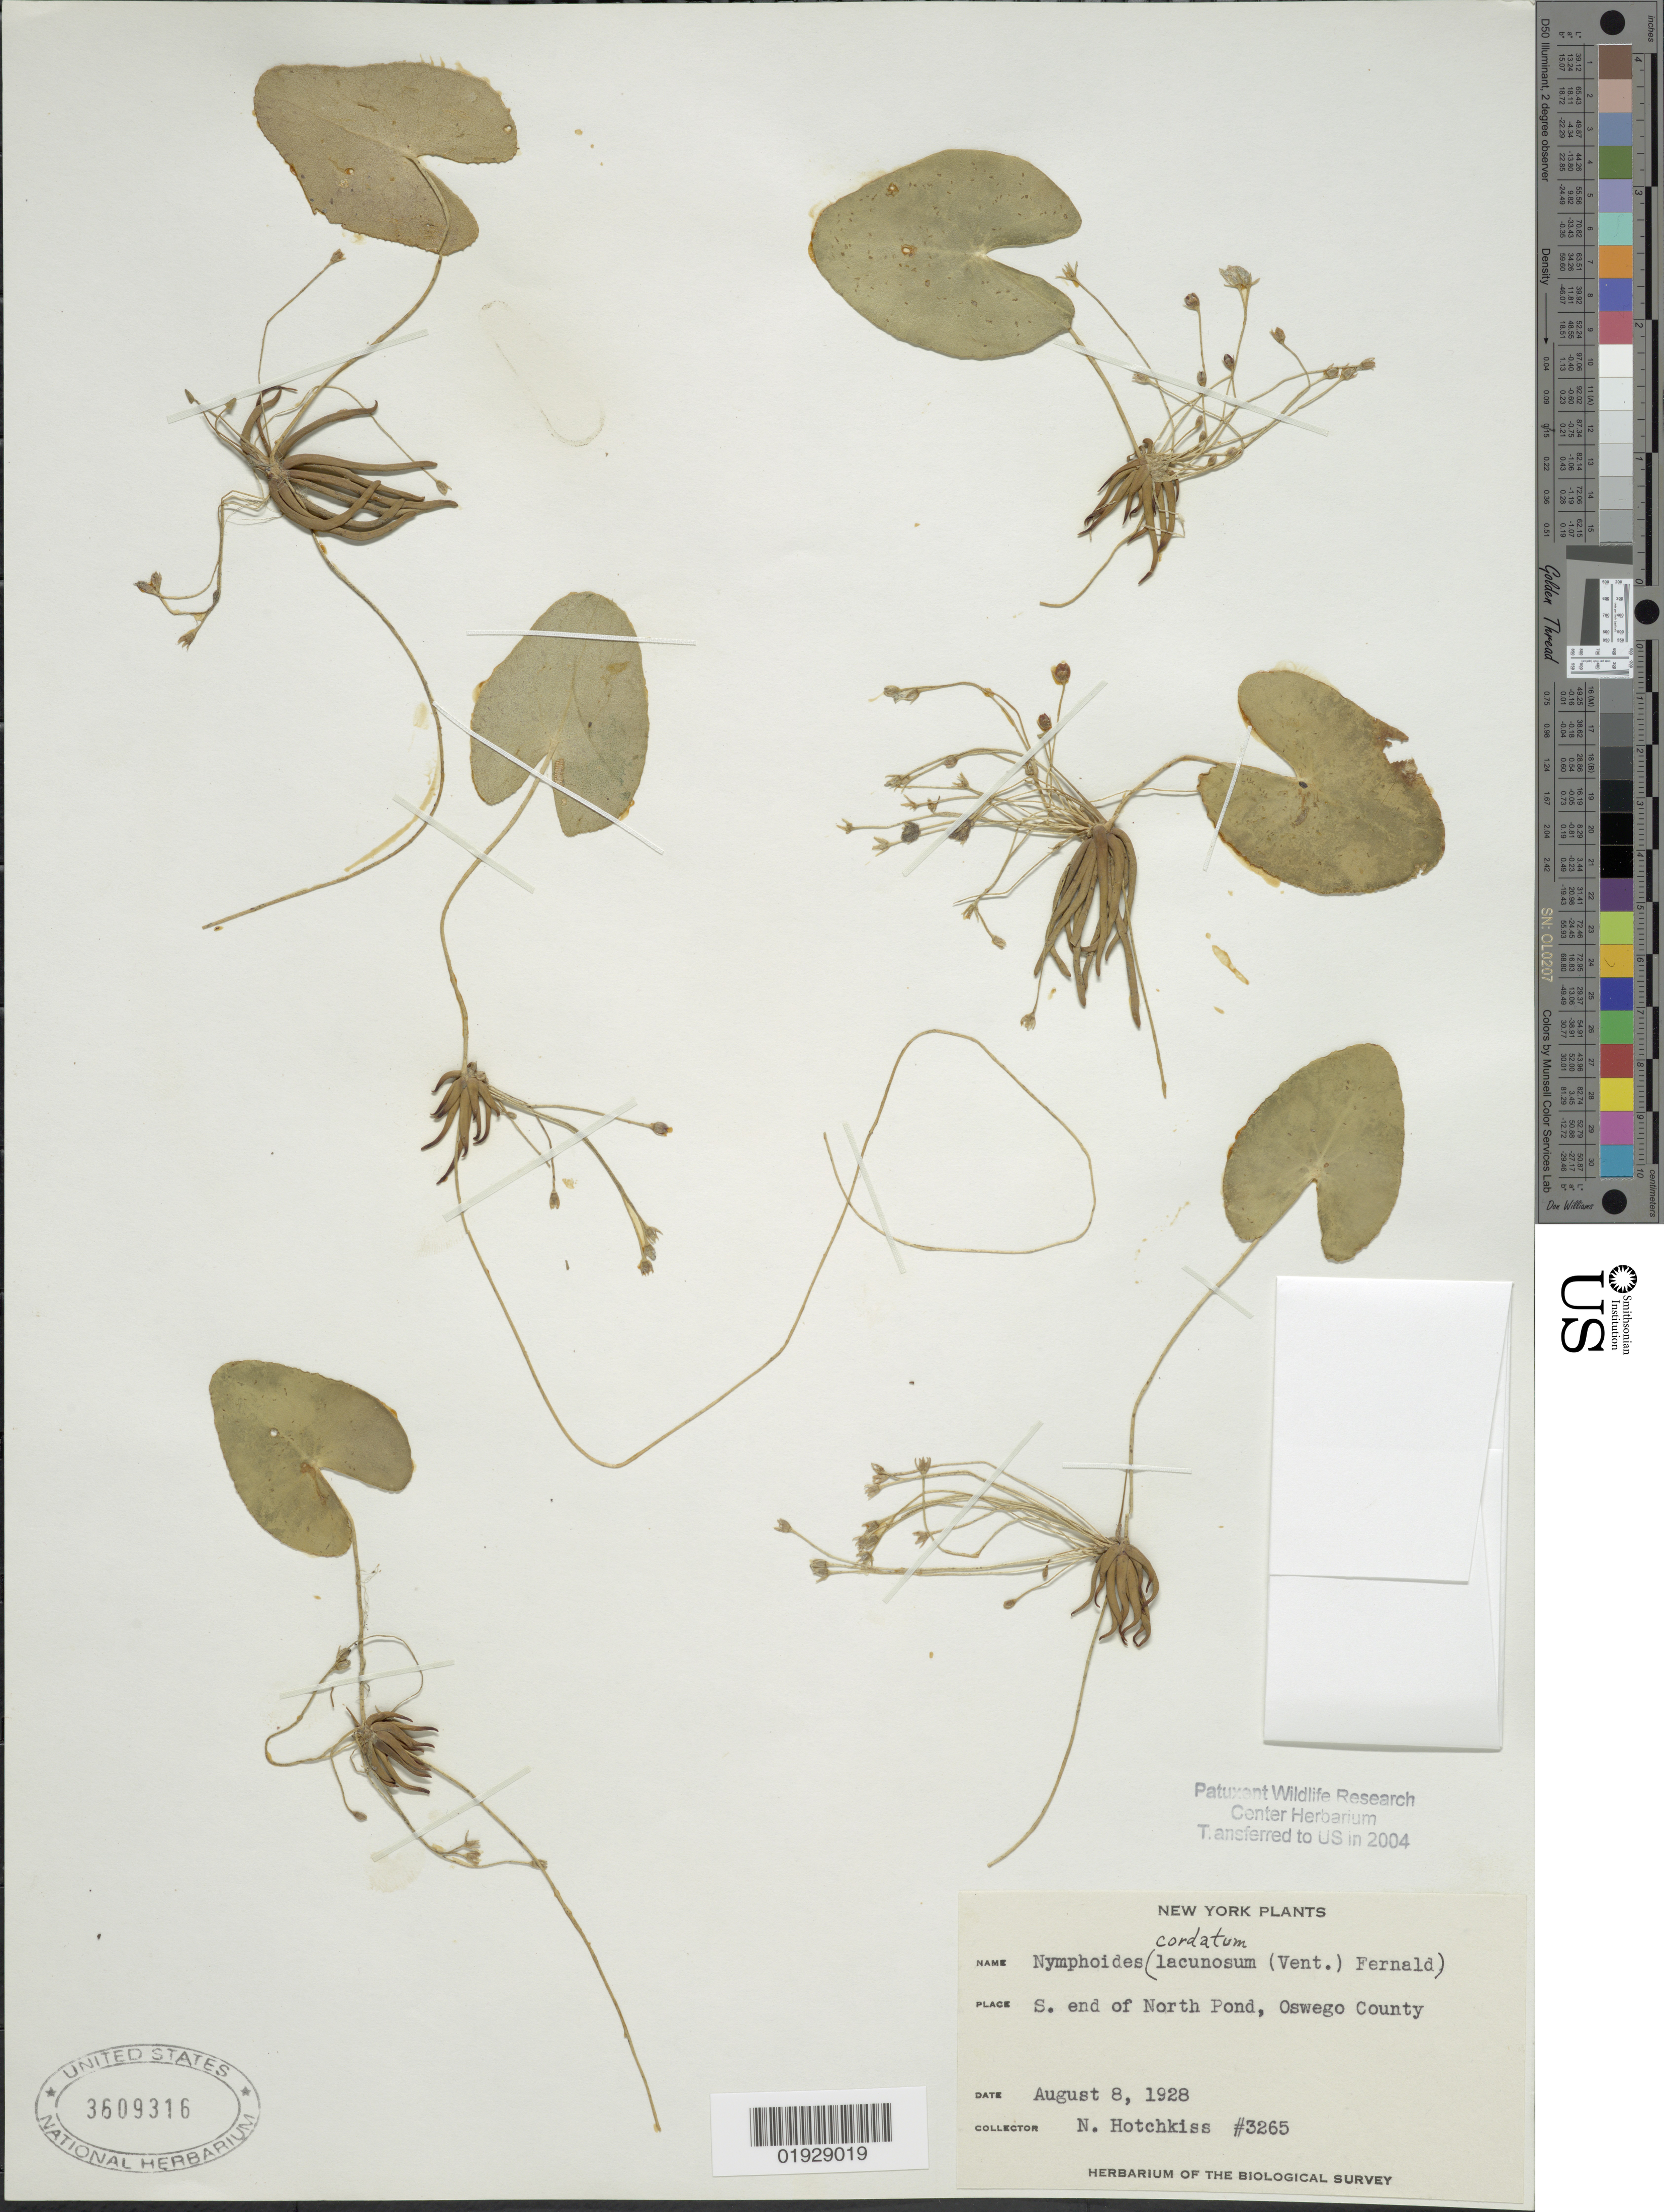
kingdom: Plantae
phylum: Tracheophyta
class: Magnoliopsida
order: Asterales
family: Menyanthaceae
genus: Nymphoides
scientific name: Nymphoides cordata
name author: (Elliot) Fernald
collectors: N. Hotchkiss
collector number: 3265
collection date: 1928-08-08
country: United States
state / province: New York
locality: S. end of North Pond, Oswego County.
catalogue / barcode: US 3609316